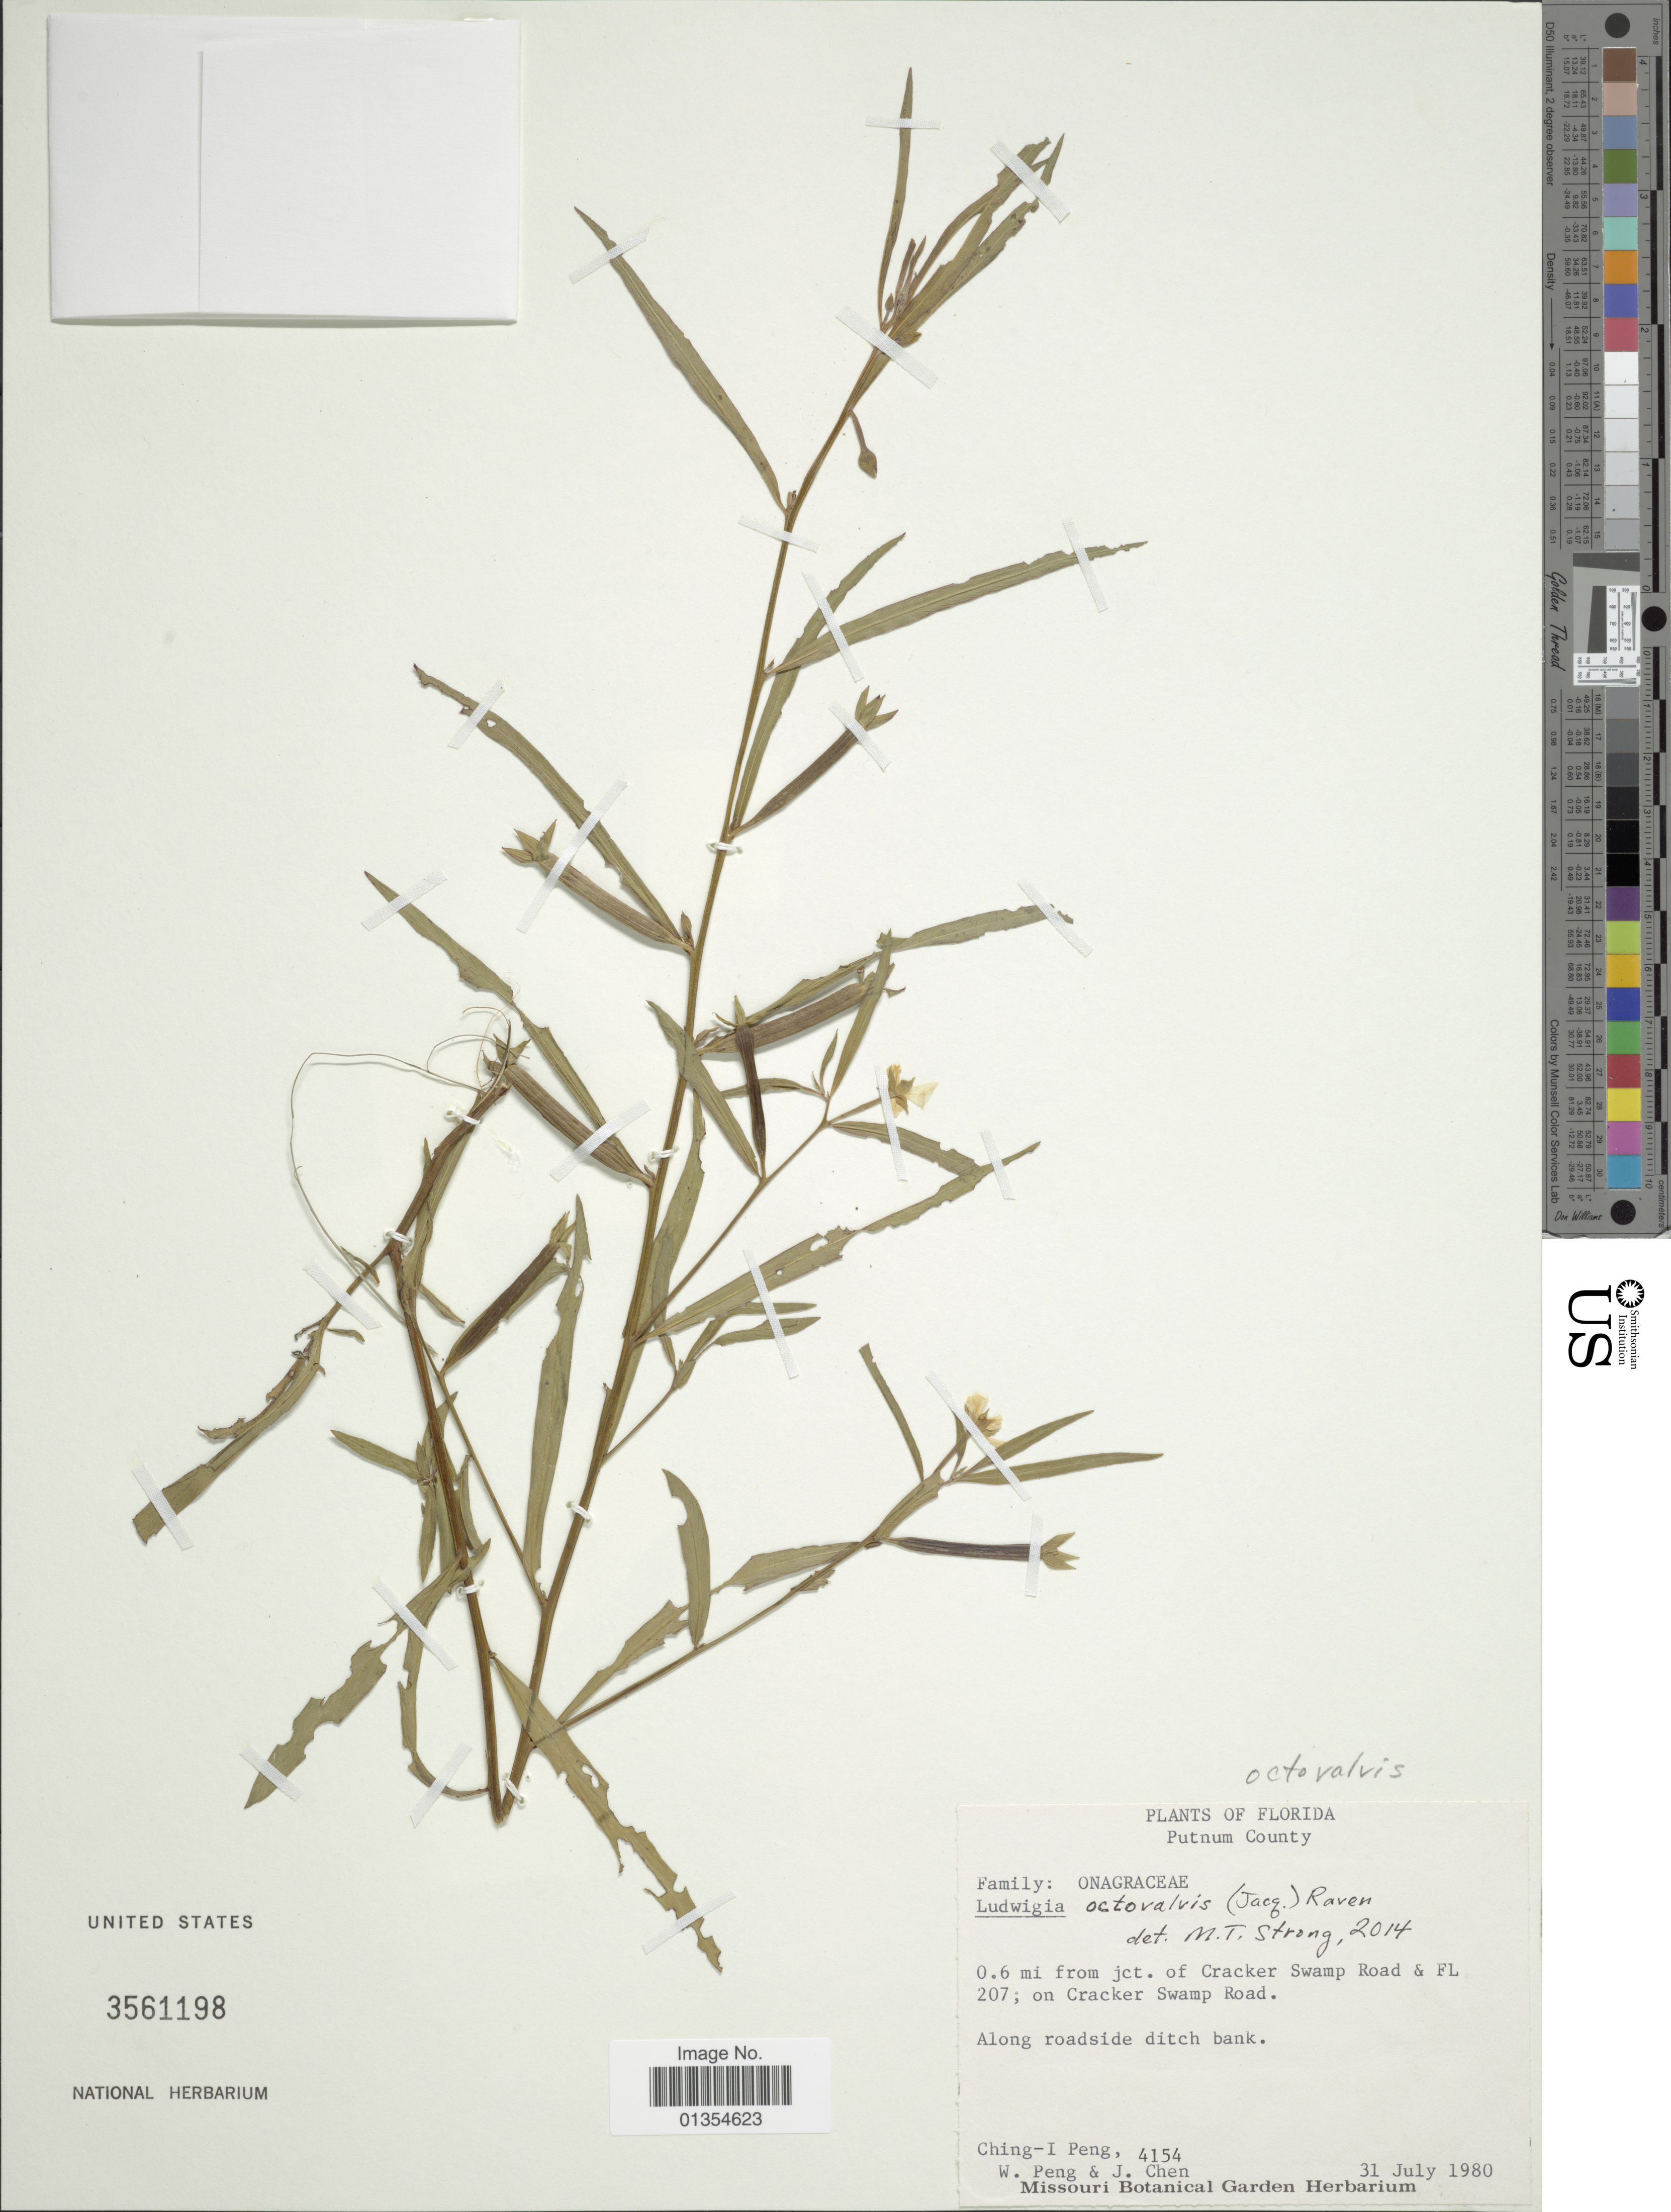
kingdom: Plantae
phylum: Tracheophyta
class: Magnoliopsida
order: Myrtales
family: Onagraceae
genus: Ludwigia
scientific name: Ludwigia octovalvis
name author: (Jacq.) P.H. Raven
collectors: C.-I Peng, W. Peng & J. Chen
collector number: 4154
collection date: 1980-07-31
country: United States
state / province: Florida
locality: Putnum County, 0.6 mi from jct. of Cracker Swamp Road Road & FL 207; on Cracker Swamp Road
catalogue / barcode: US 3561198